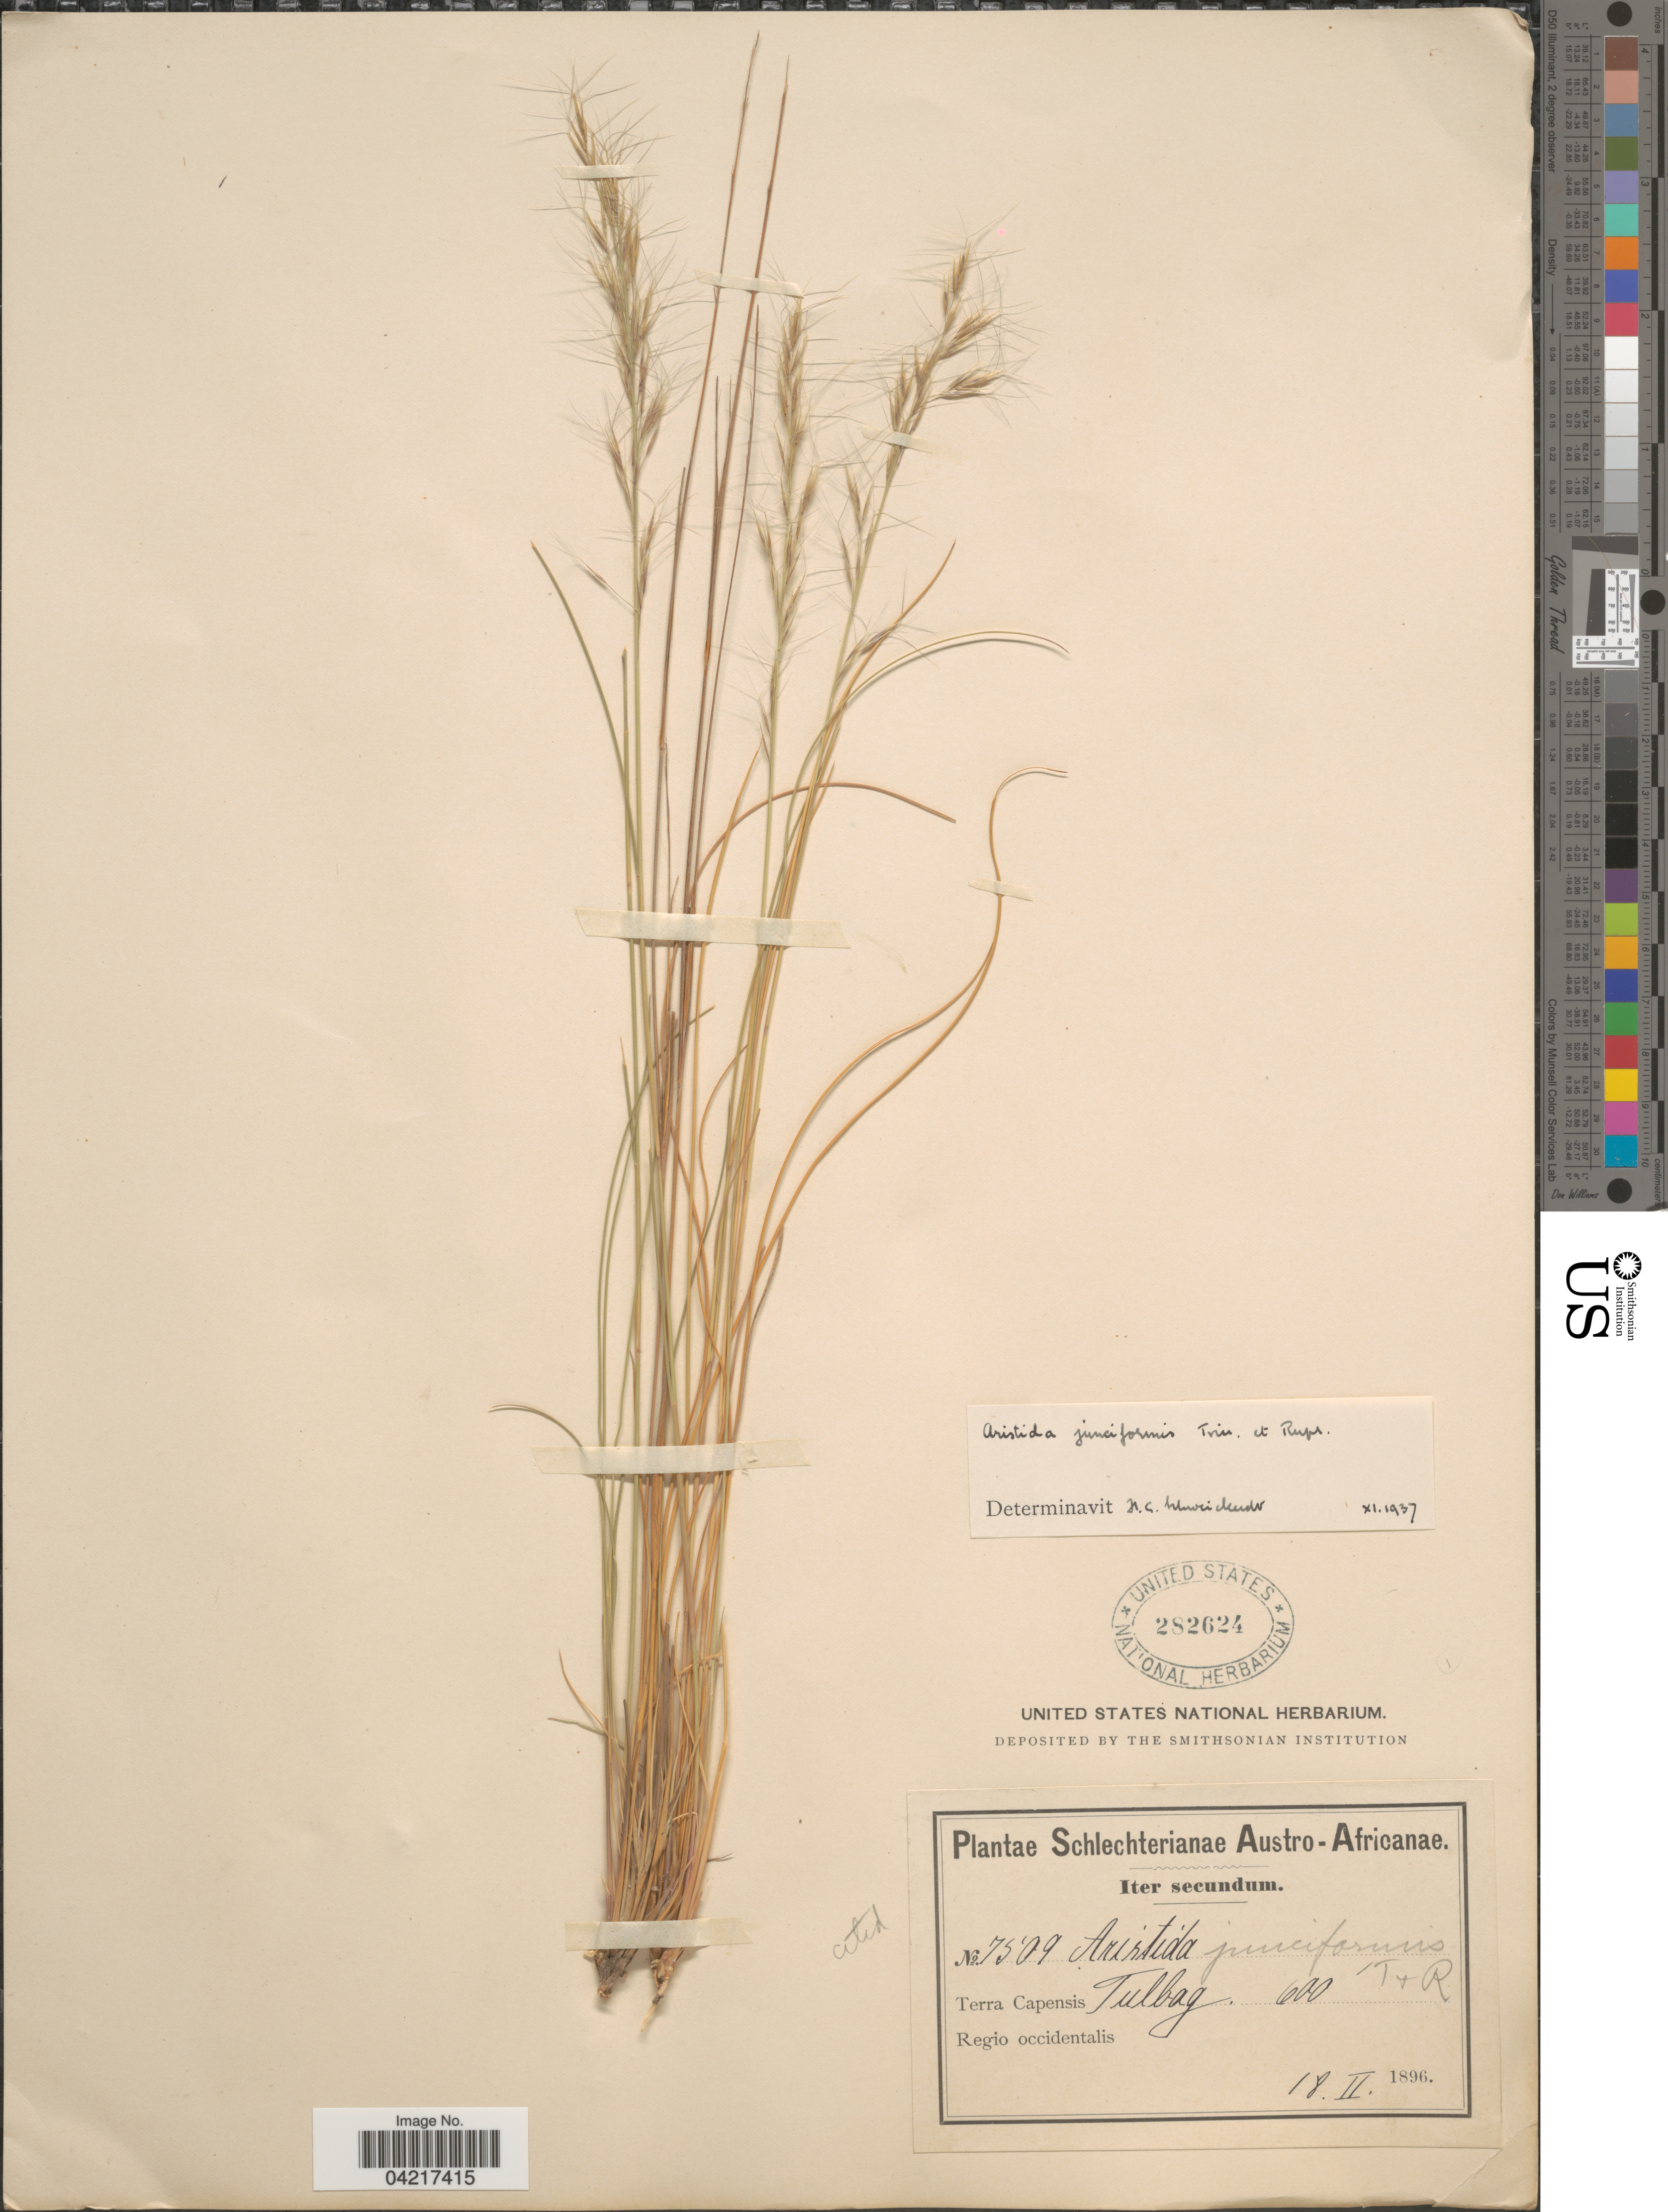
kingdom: Plantae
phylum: Tracheophyta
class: Liliopsida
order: Poales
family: Poaceae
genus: Aristida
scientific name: Aristida junciformis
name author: Trin. & Rupr.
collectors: Schlechter, --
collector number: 7509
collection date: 1896-02-18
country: South Africa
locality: Austro-Africanae. Iter secundum. Terra Capensis. Tulbag. Regio occidentalis.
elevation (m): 183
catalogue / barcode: US 282624